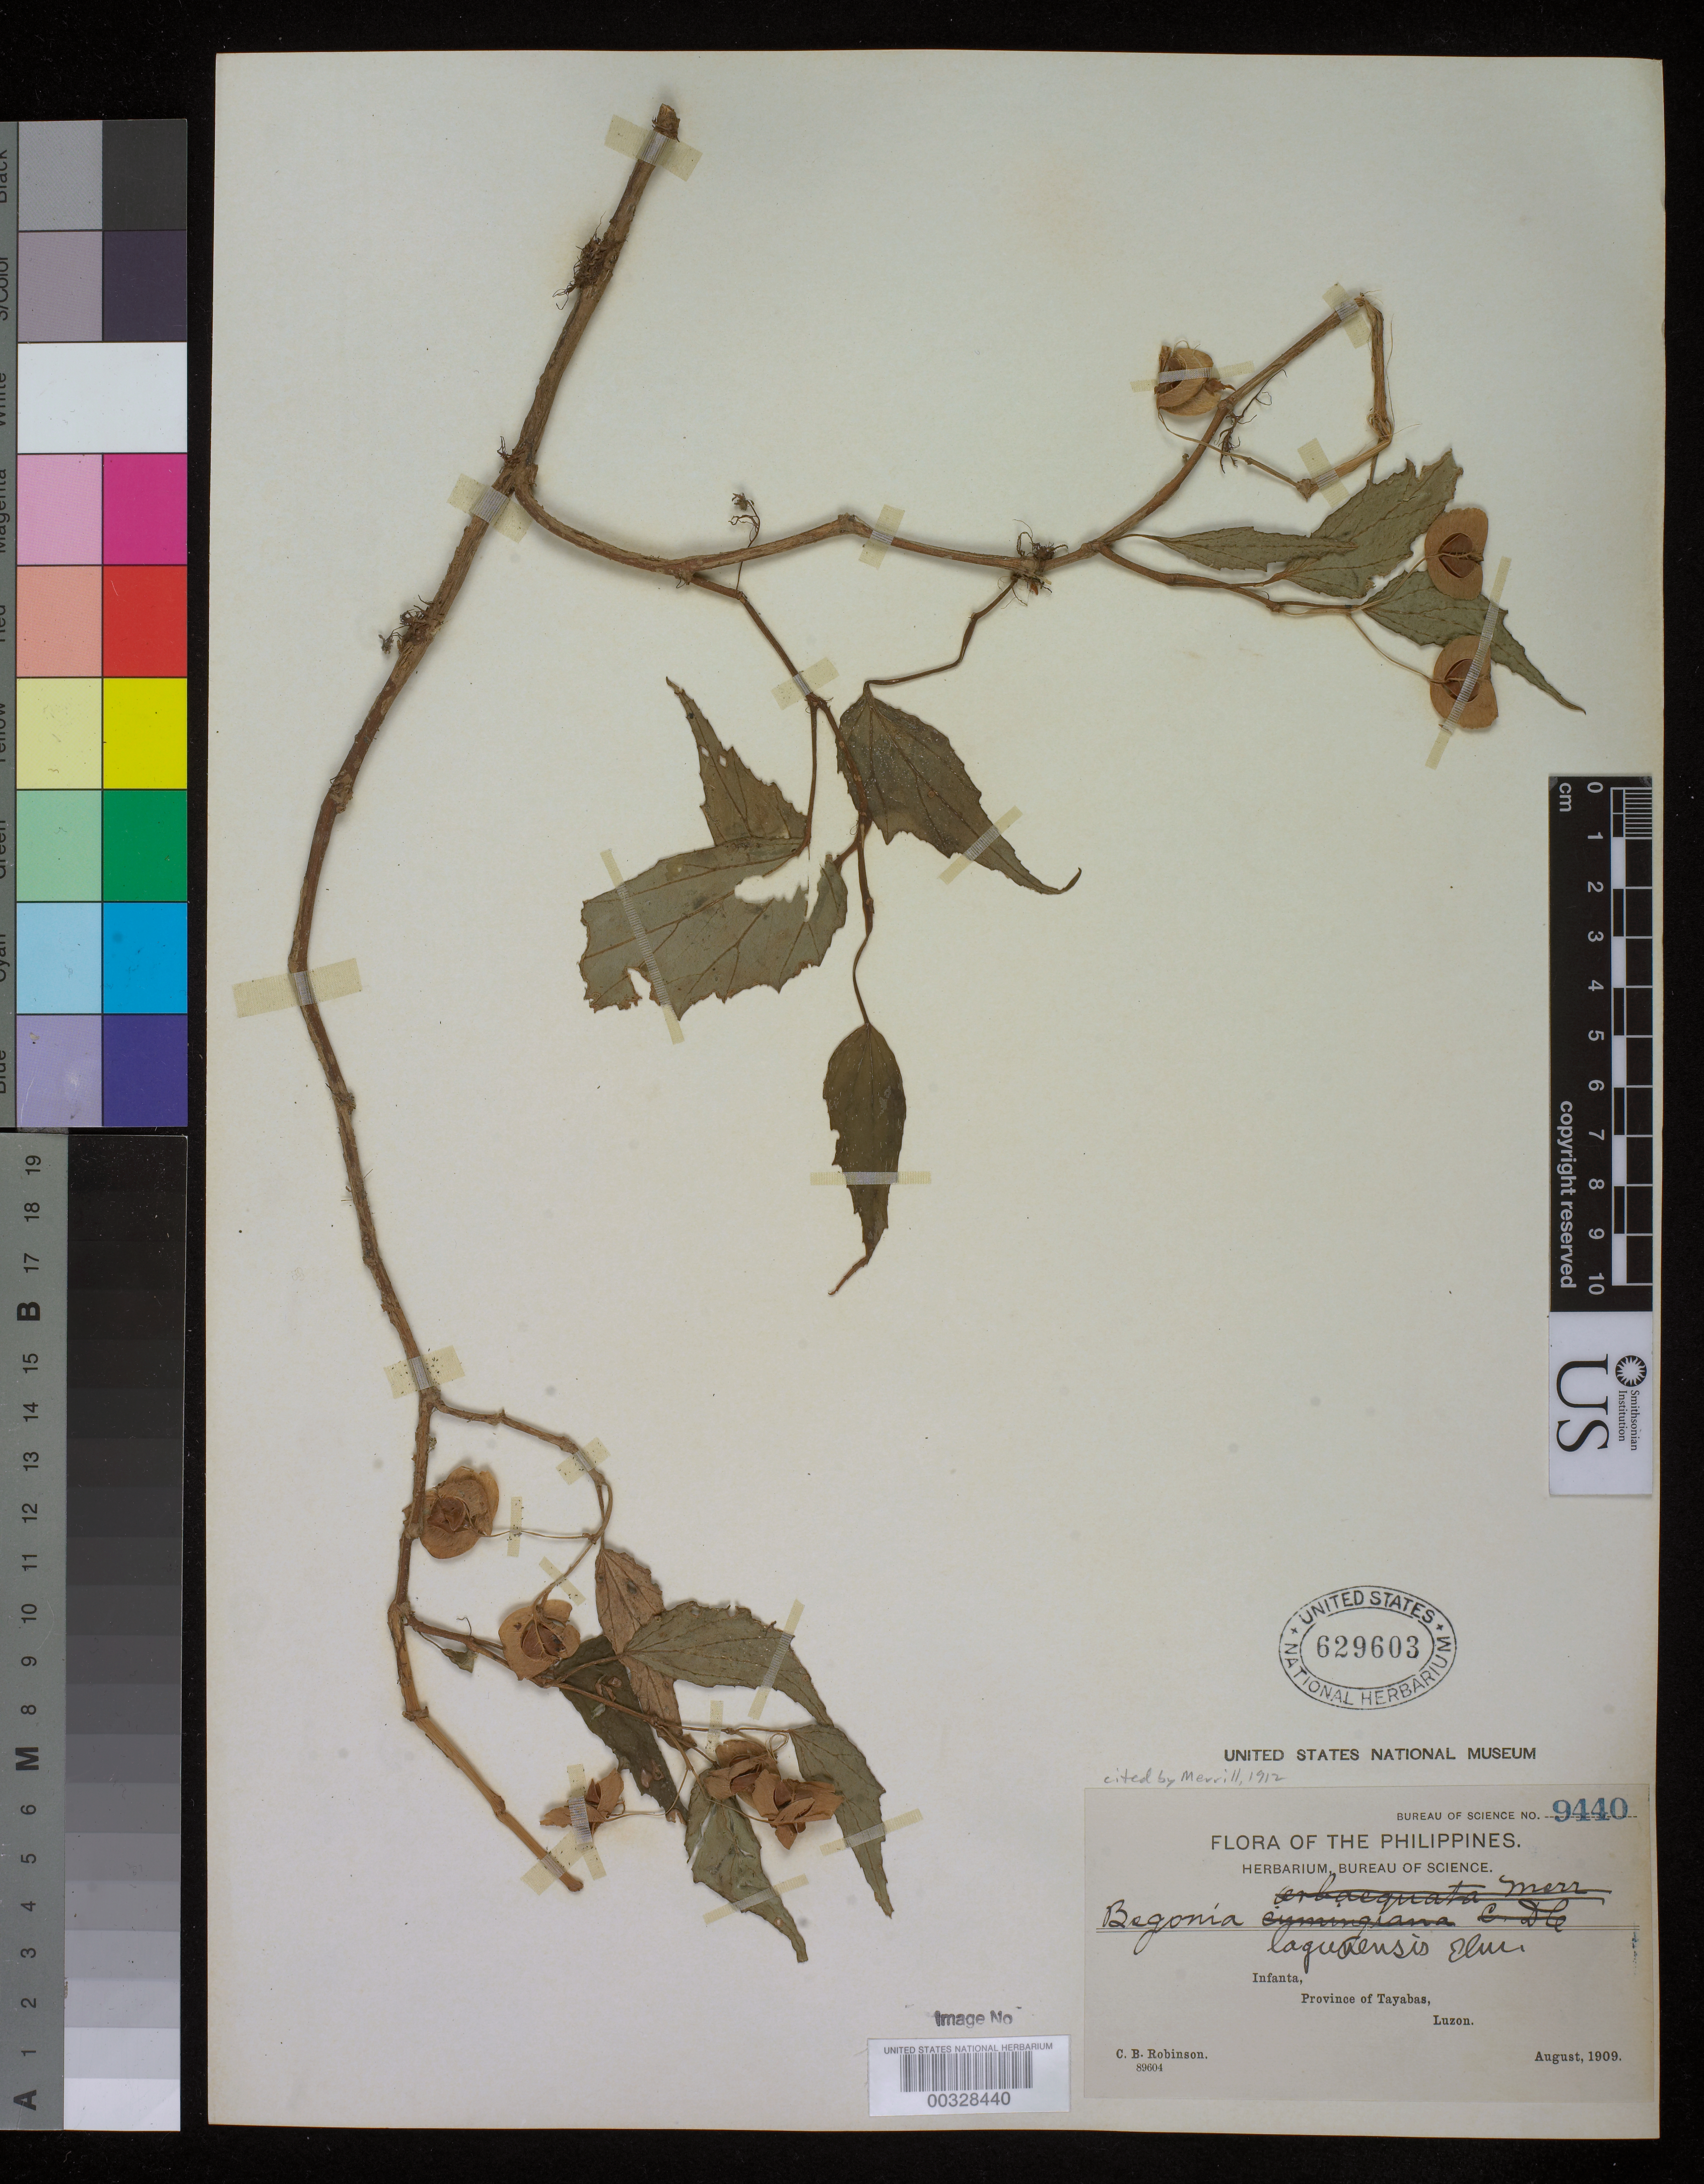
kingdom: Plantae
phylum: Tracheophyta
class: Magnoliopsida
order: Cucurbitales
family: Begoniaceae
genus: Begonia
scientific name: Begonia lagunensis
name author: Elmer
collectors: C. Robinson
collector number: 9440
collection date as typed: Aug 1909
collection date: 1909-08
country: Philippines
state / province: Calabarzon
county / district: Quezon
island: Luzon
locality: Infanta, tayabas prov. [= quezon province]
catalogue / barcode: US 629603